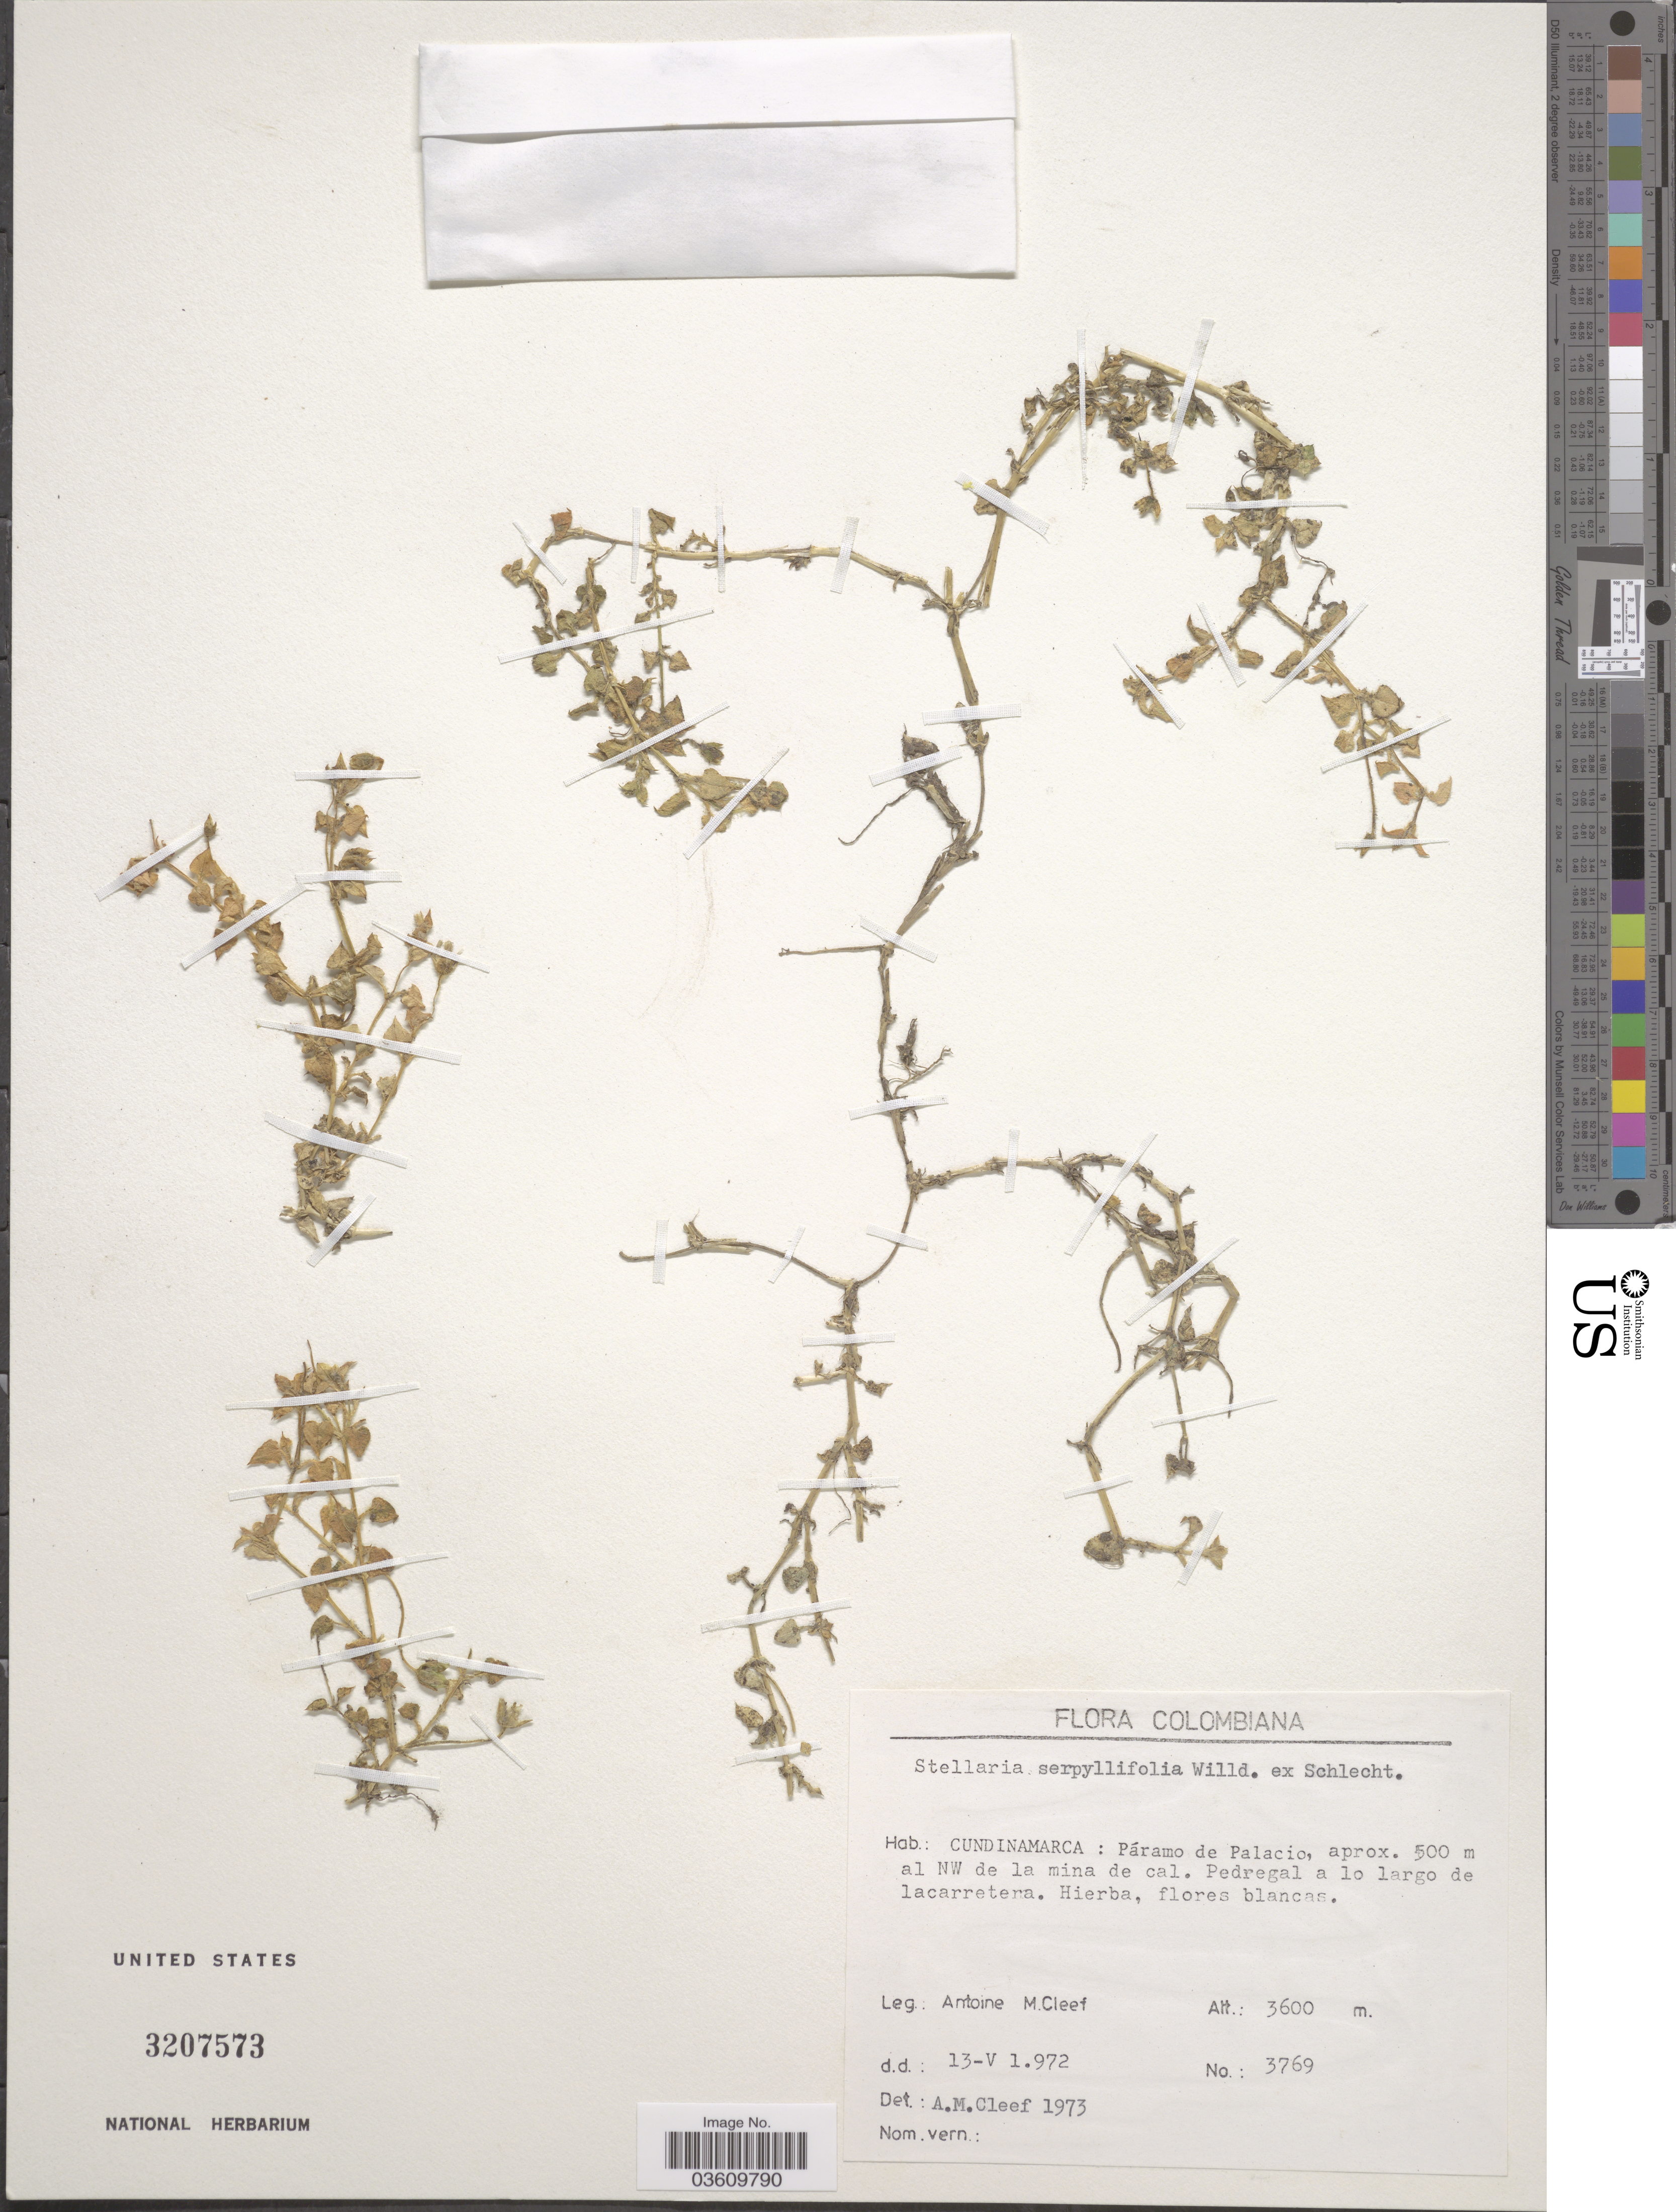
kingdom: Plantae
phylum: Tracheophyta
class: Magnoliopsida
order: Caryophyllales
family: Caryophyllaceae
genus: Stellaria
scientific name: Stellaria serpyllifolia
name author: (L.) Scop.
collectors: A. M. Cleef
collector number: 3769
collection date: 1972-05-13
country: Colombia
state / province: Cundinamarca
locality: Páramo de Palacio, aprox. 500 m al NW de la mina de cal. Pedregal a lo largo de lacarretena.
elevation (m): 3600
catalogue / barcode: US 3207573